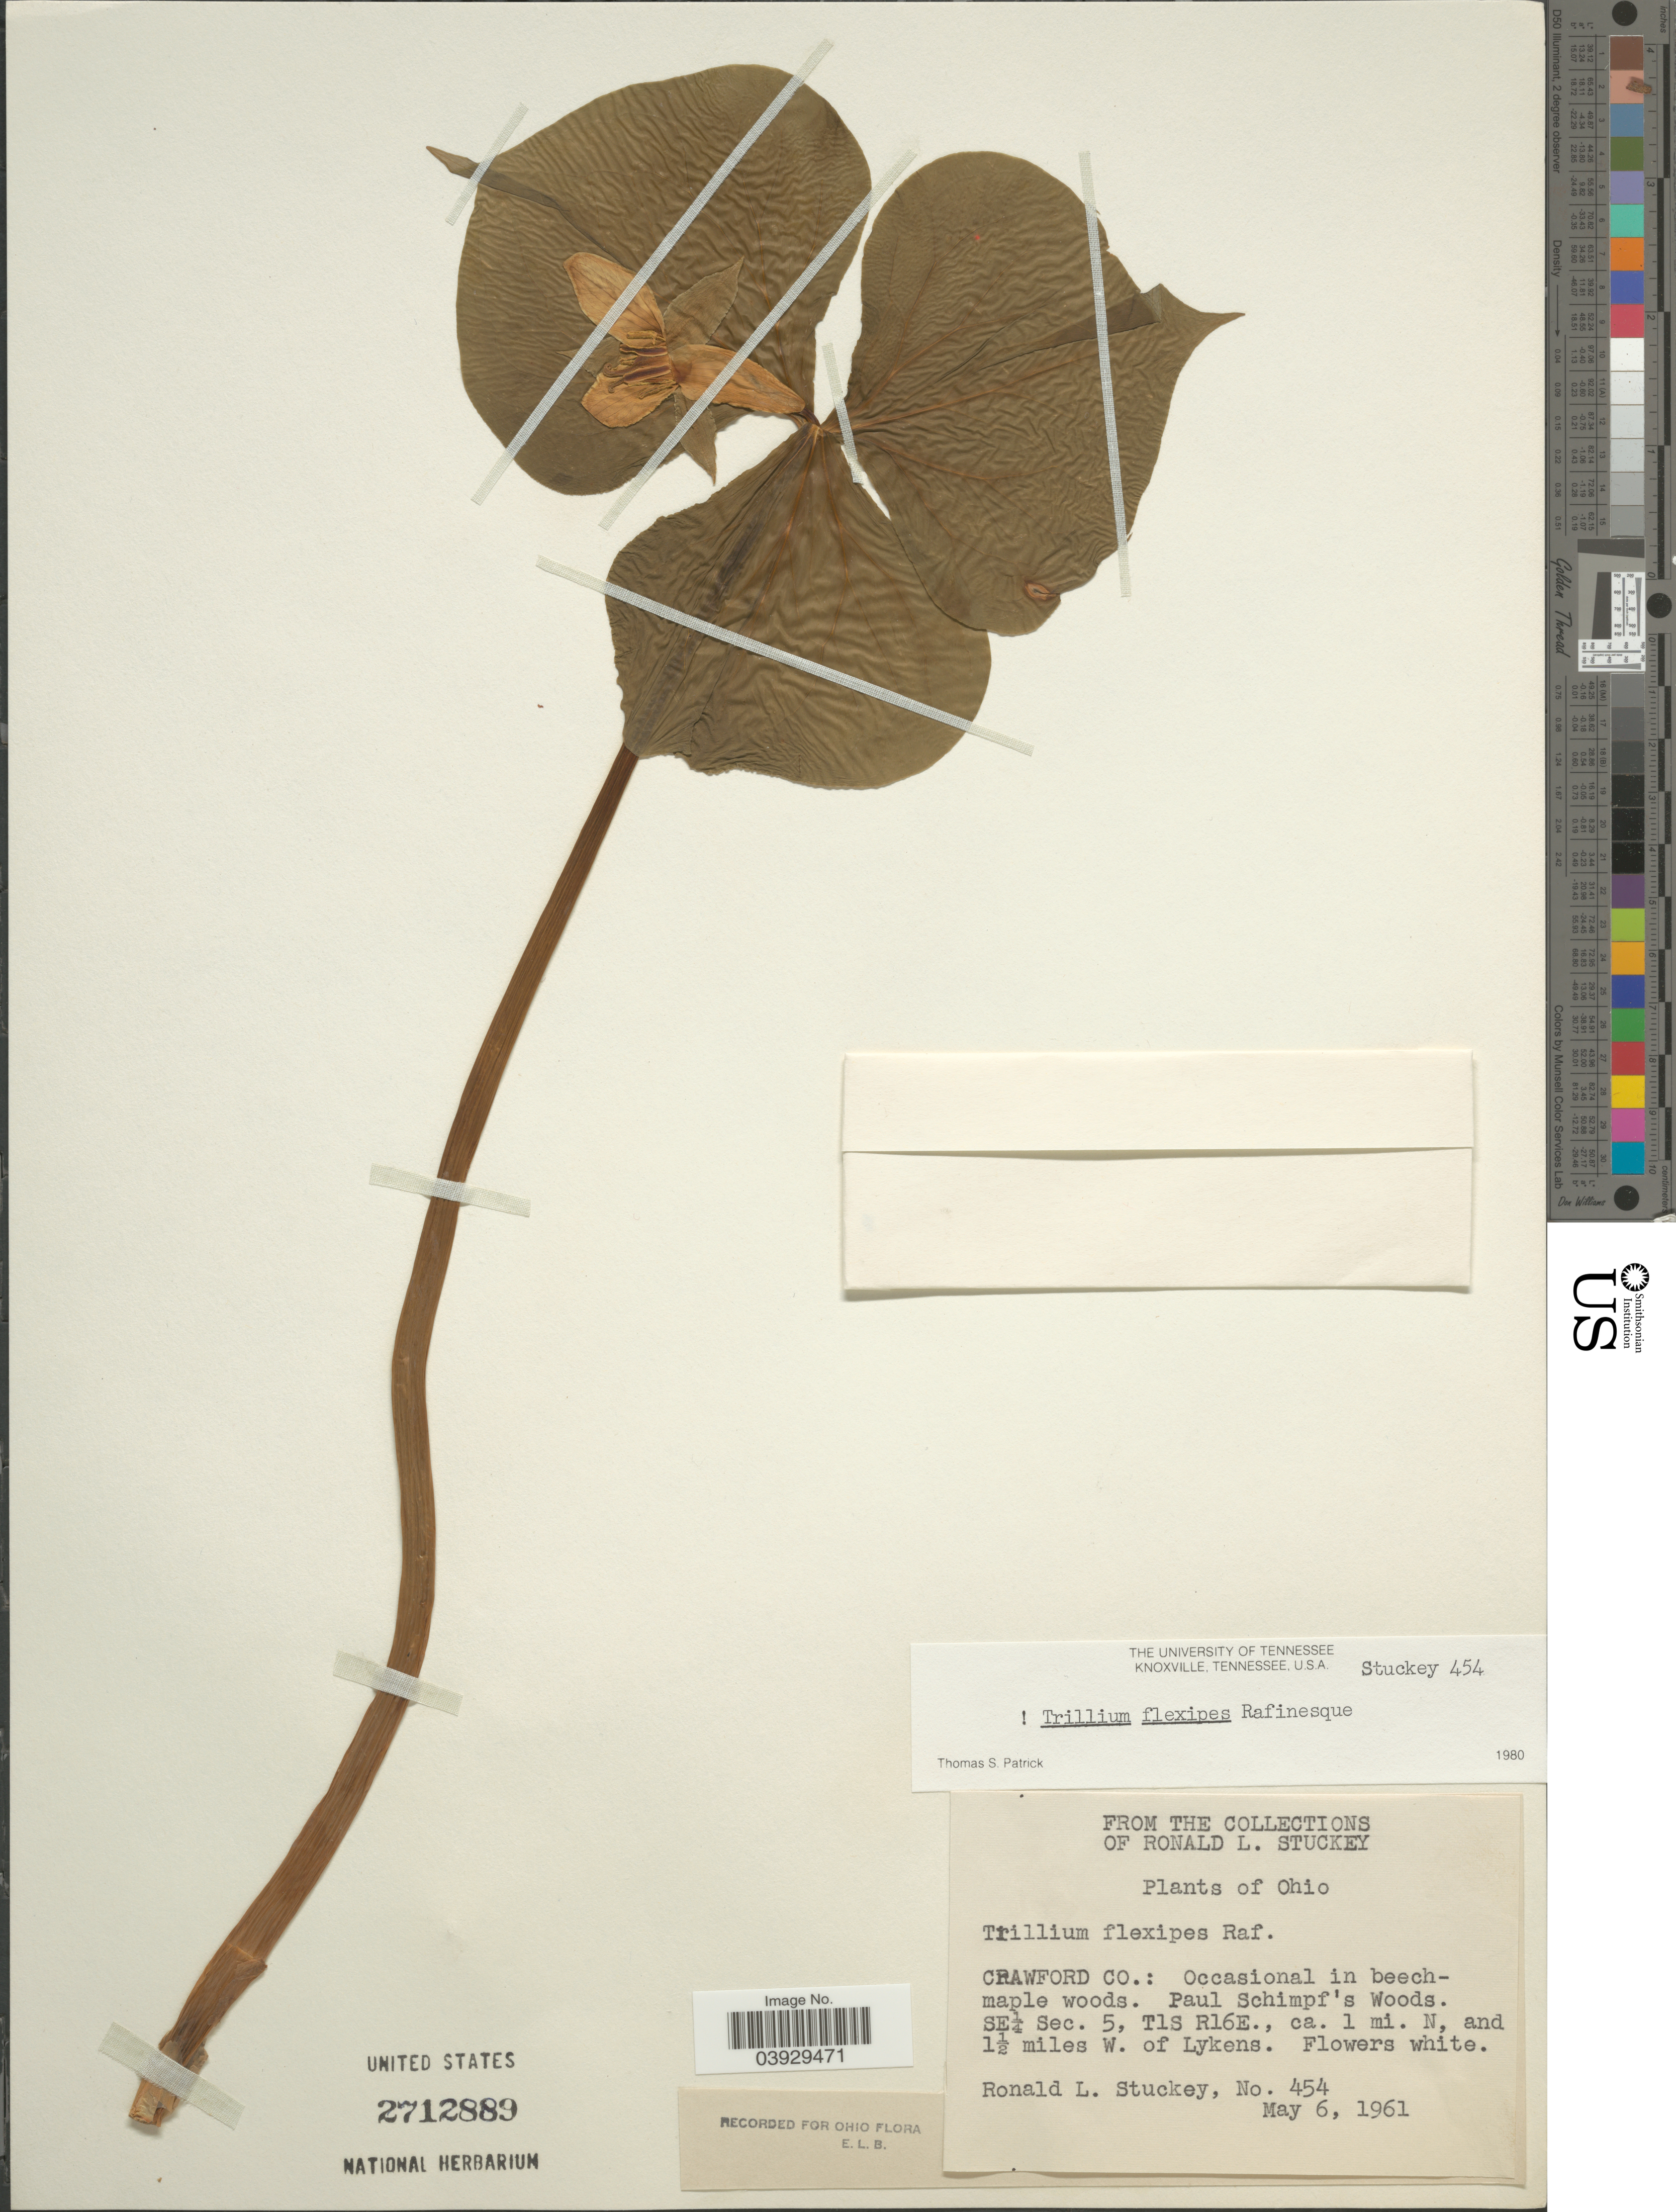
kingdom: Plantae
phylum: Tracheophyta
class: Liliopsida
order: Liliales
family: Melanthiaceae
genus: Trillium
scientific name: Trillium flexipes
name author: Raf.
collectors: R. L. Stuckey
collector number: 454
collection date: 1961-05-06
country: United States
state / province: Ohio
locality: Crawford Co. Paul Schimpf's Woods. SE¼ Sec. 5, T1S R16E, ca. 1 mi. N, and 1½ miles W. of Lykens.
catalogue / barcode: US 2712889